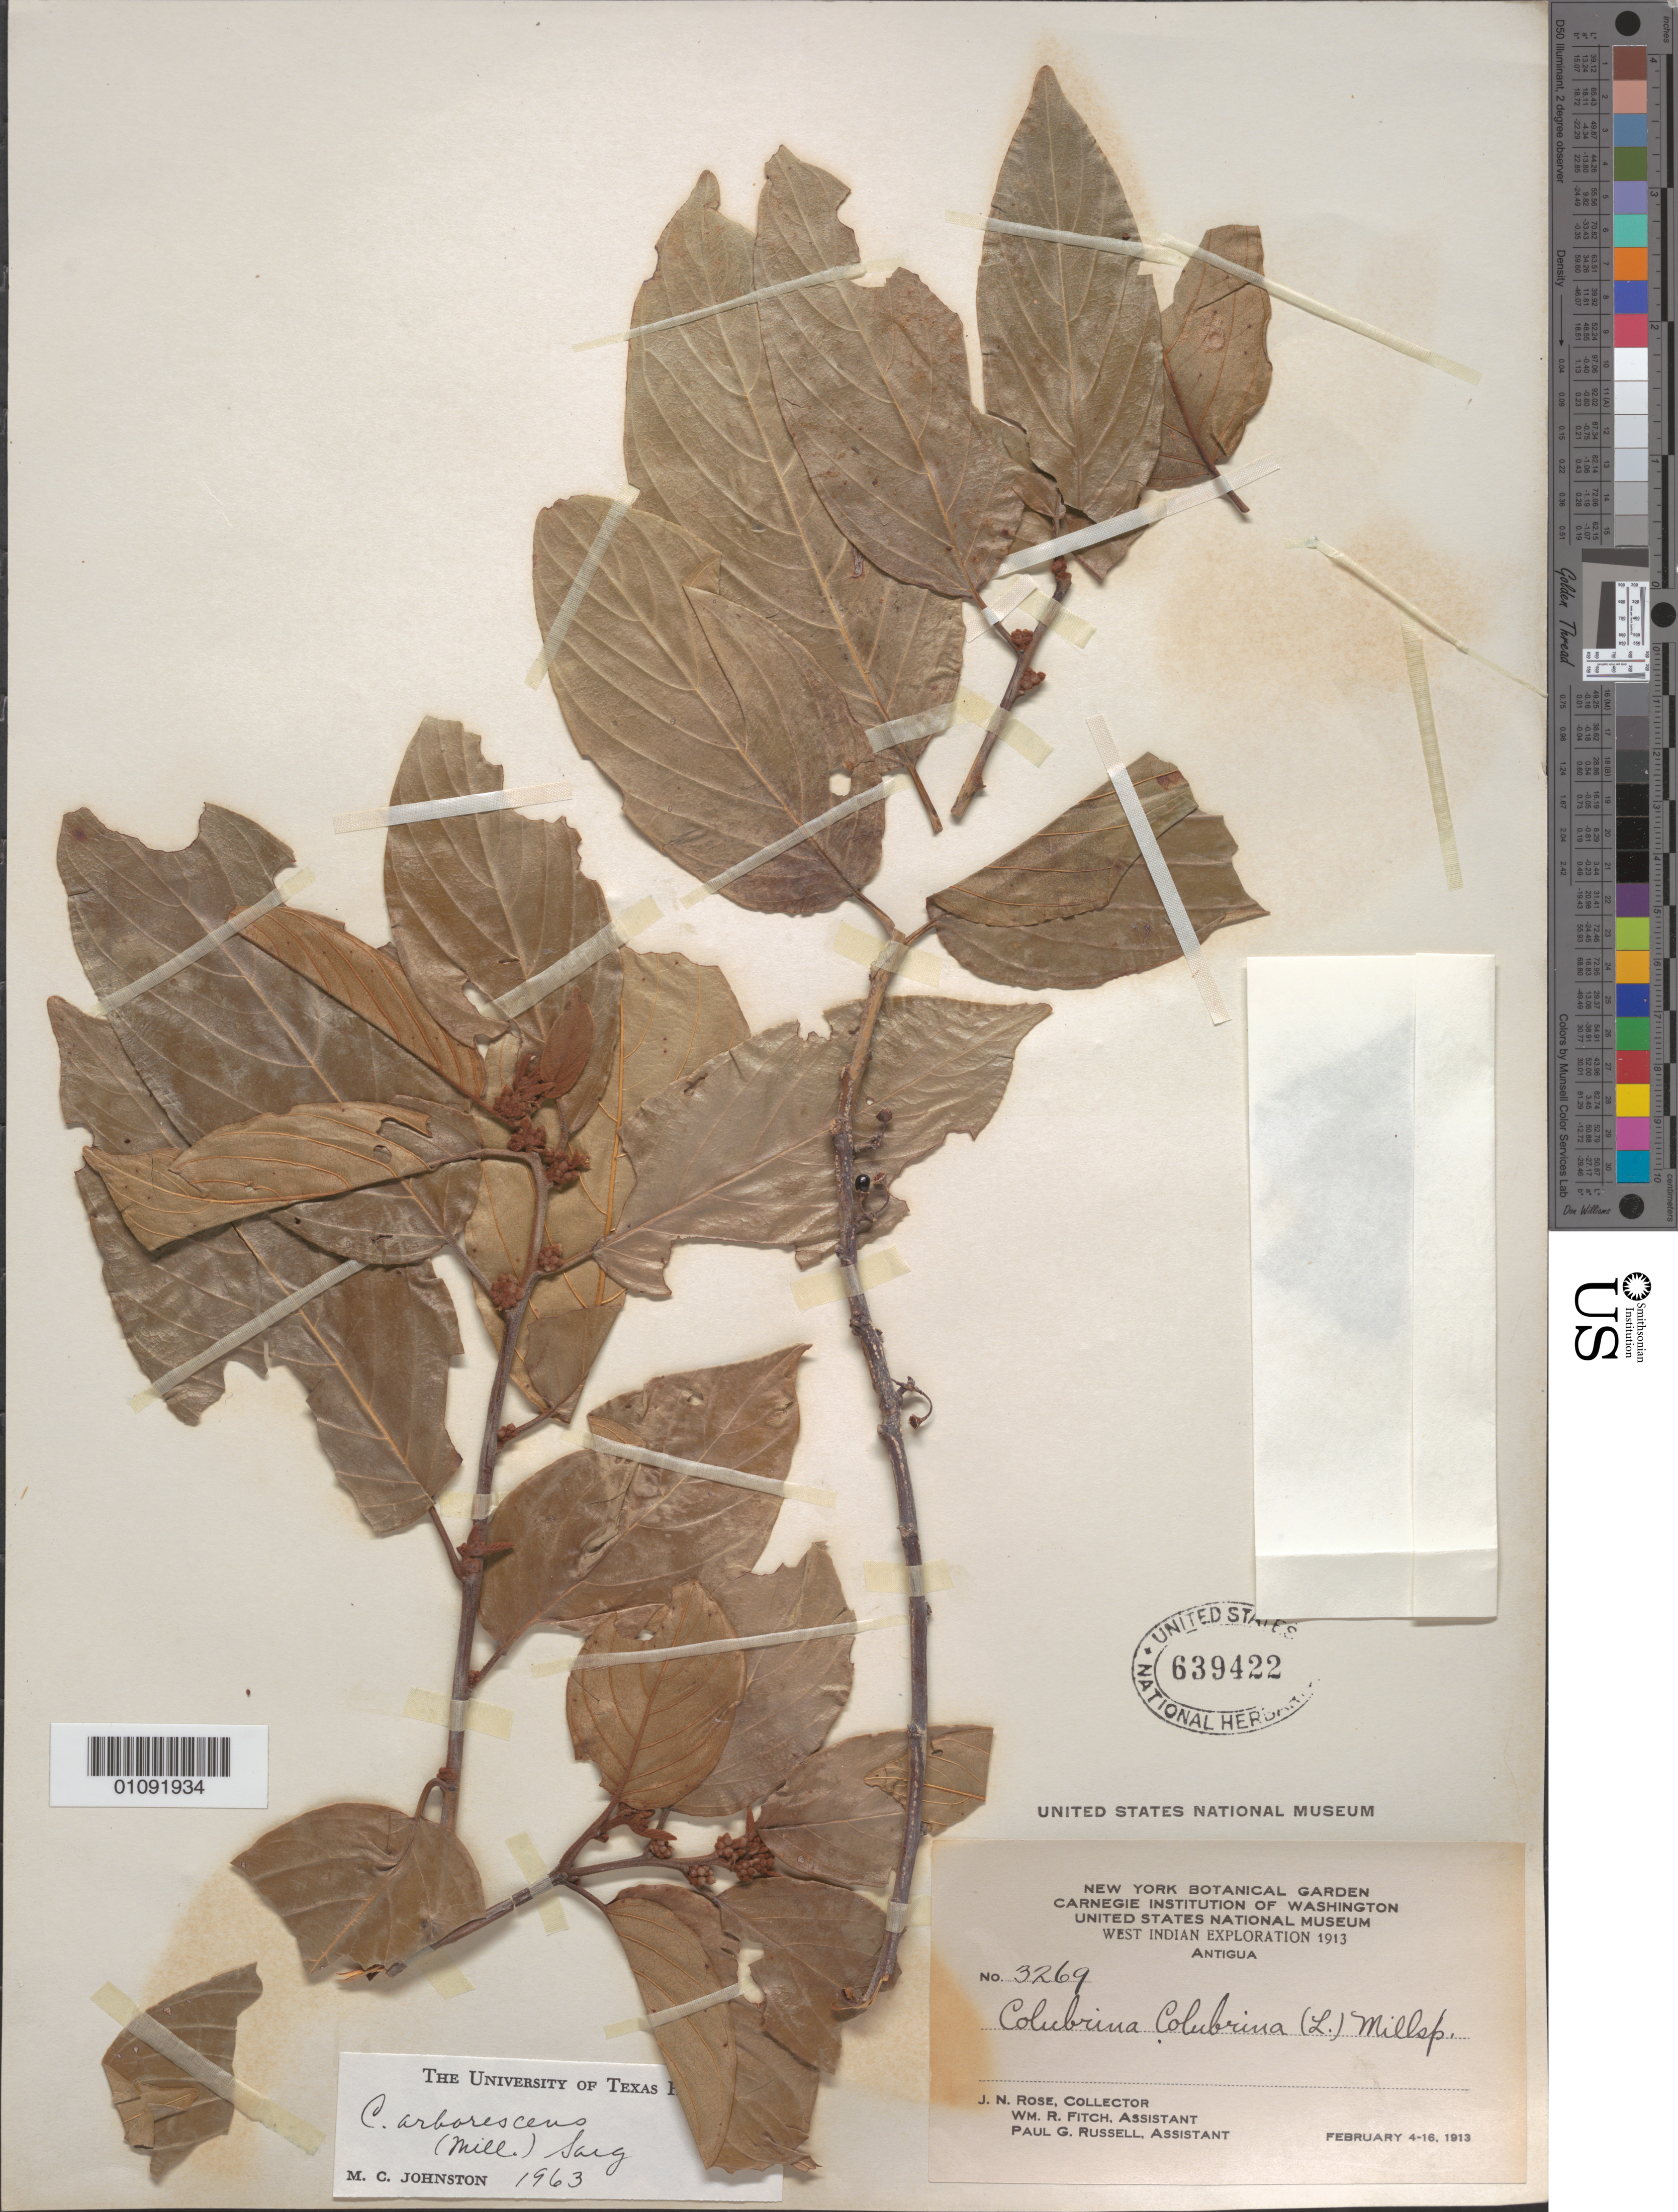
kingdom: Plantae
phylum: Tracheophyta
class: Magnoliopsida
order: Rosales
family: Rhamnaceae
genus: Colubrina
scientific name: Colubrina arborescens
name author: (Mill.) Sarg.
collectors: J. N. Rose, W. R. Fitch & P. G. Russell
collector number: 3269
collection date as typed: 04 Feb 1913 to 16 Feb 1913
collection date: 1913-02-04/1913-02-16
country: Antigua and Barbuda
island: Antigua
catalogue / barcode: US 639422